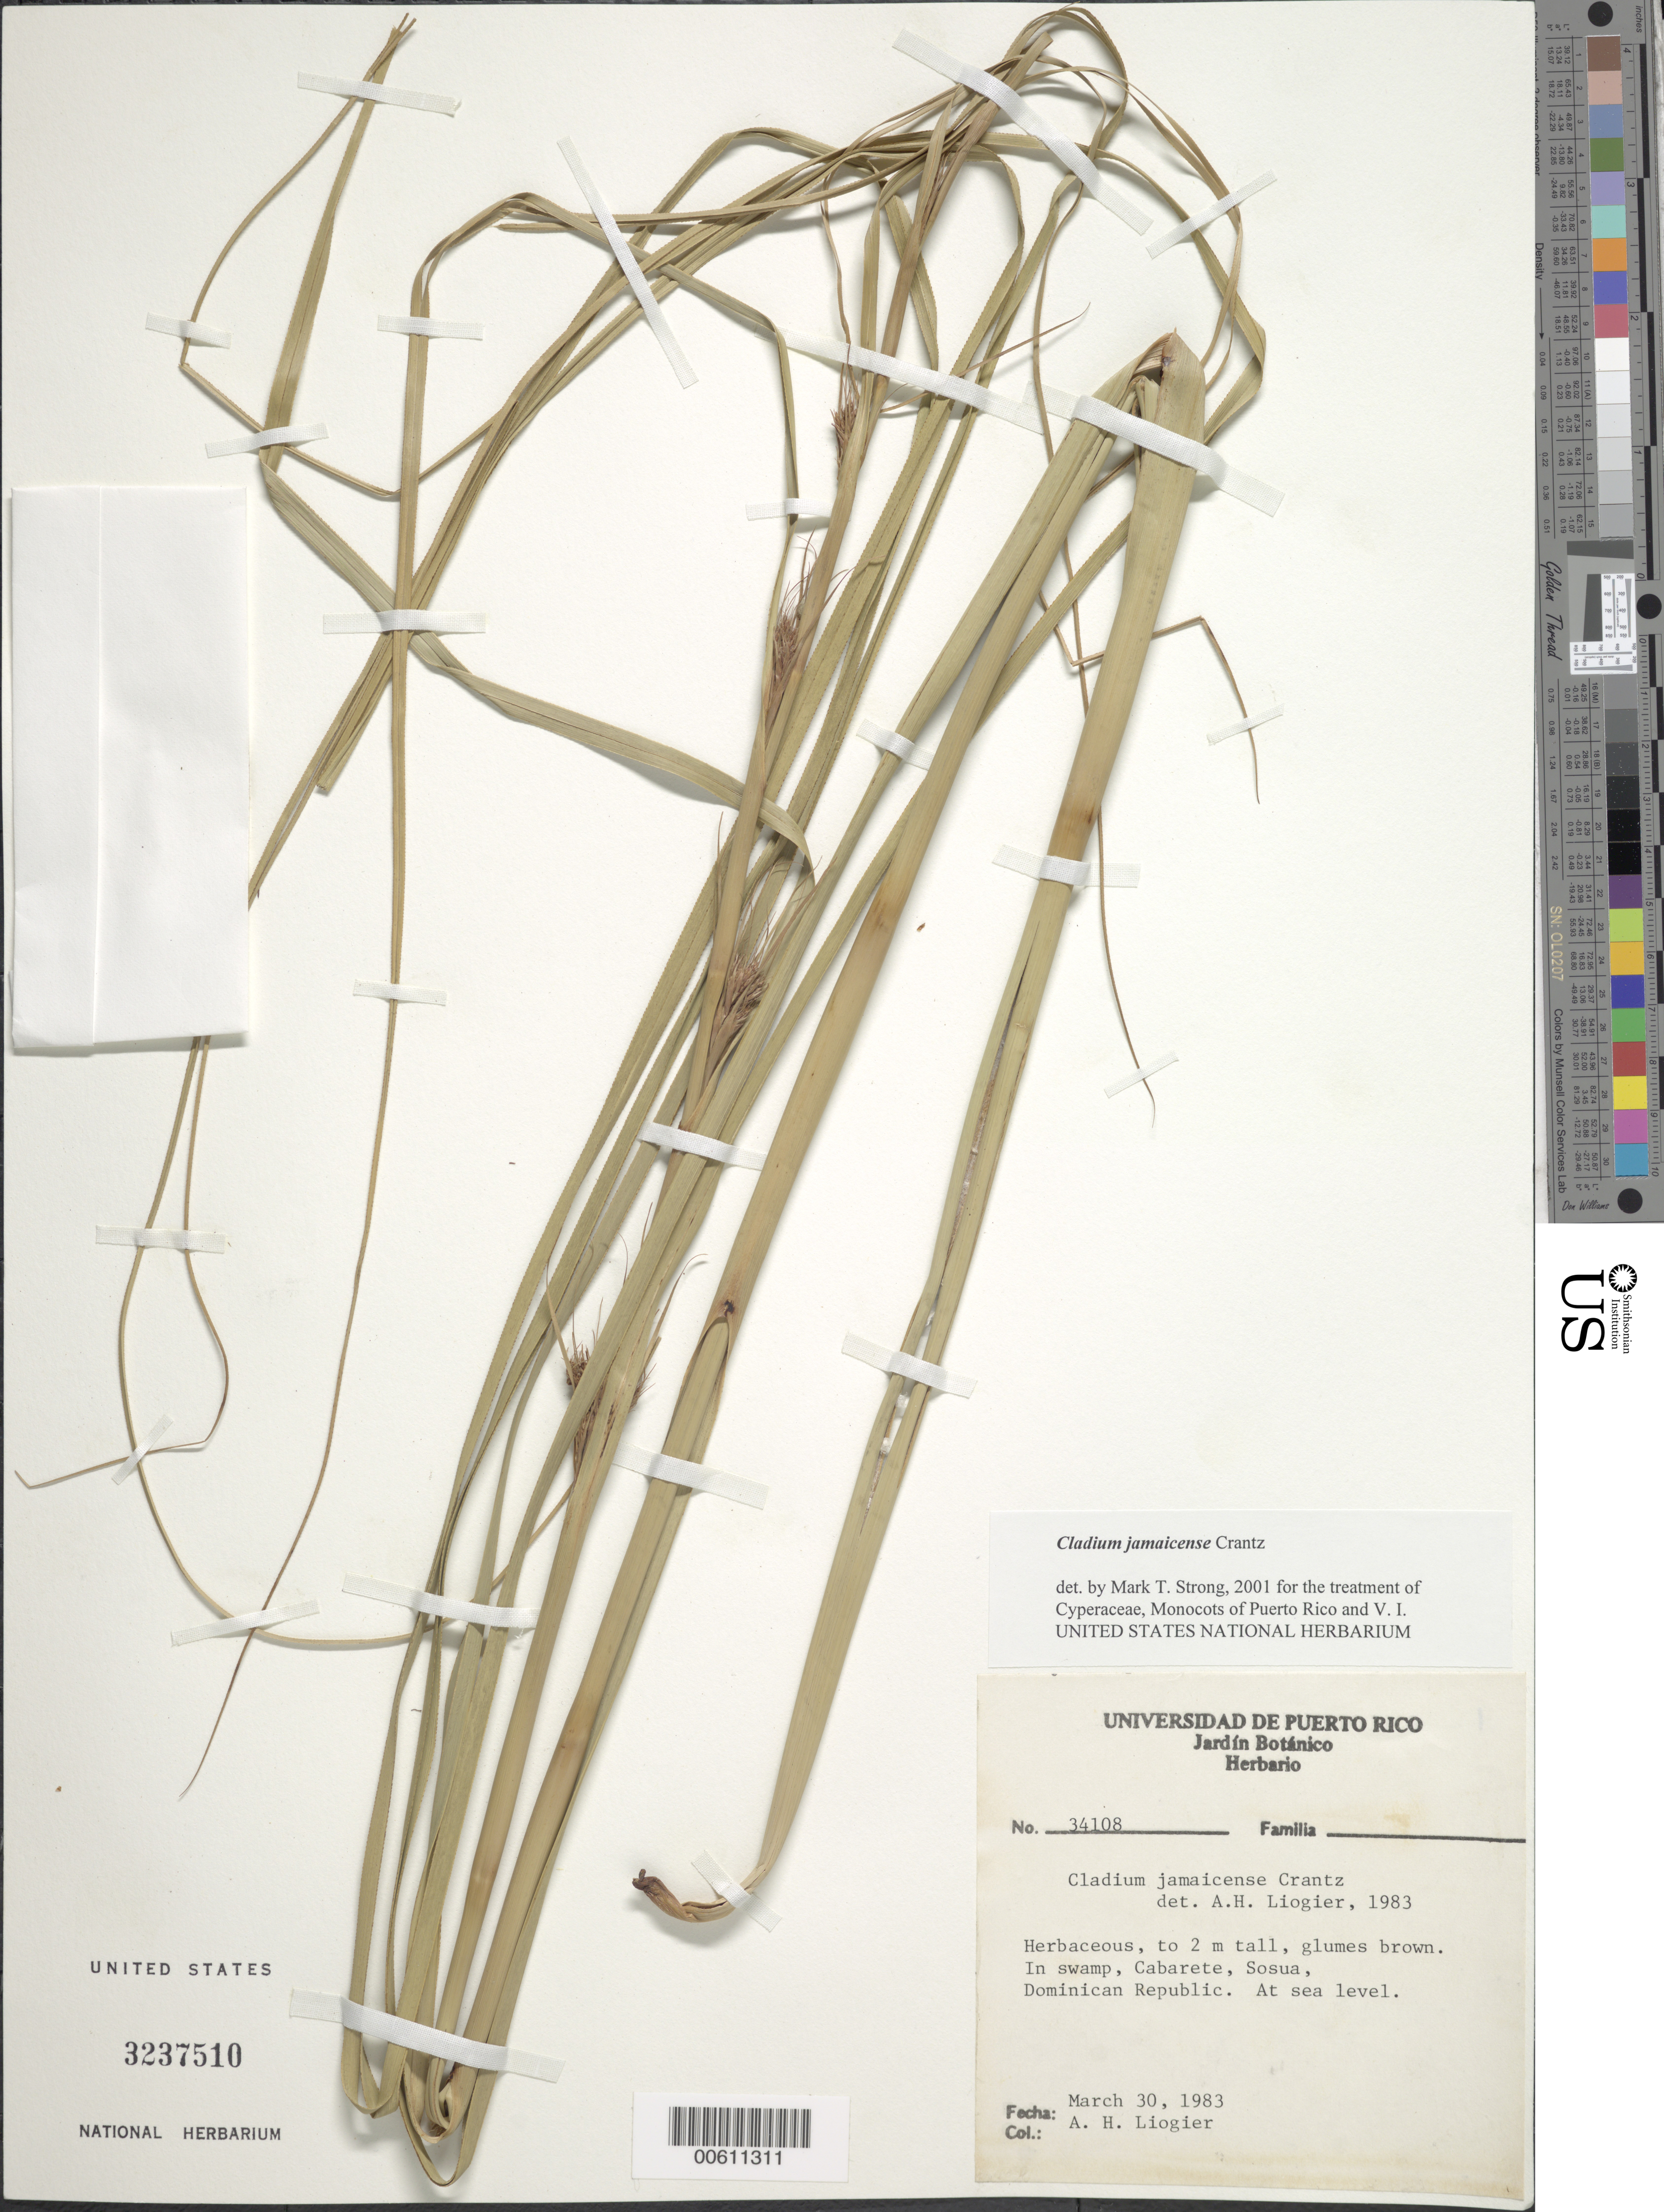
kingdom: Plantae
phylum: Tracheophyta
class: Liliopsida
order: Poales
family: Cyperaceae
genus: Cladium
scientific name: Cladium jamaicense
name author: Crantz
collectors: A. H. Liogier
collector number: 34108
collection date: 1983-03-30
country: Dominican Republic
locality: In swamp, Cabarete, Sosua, Dominican Republic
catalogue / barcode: US 3237510